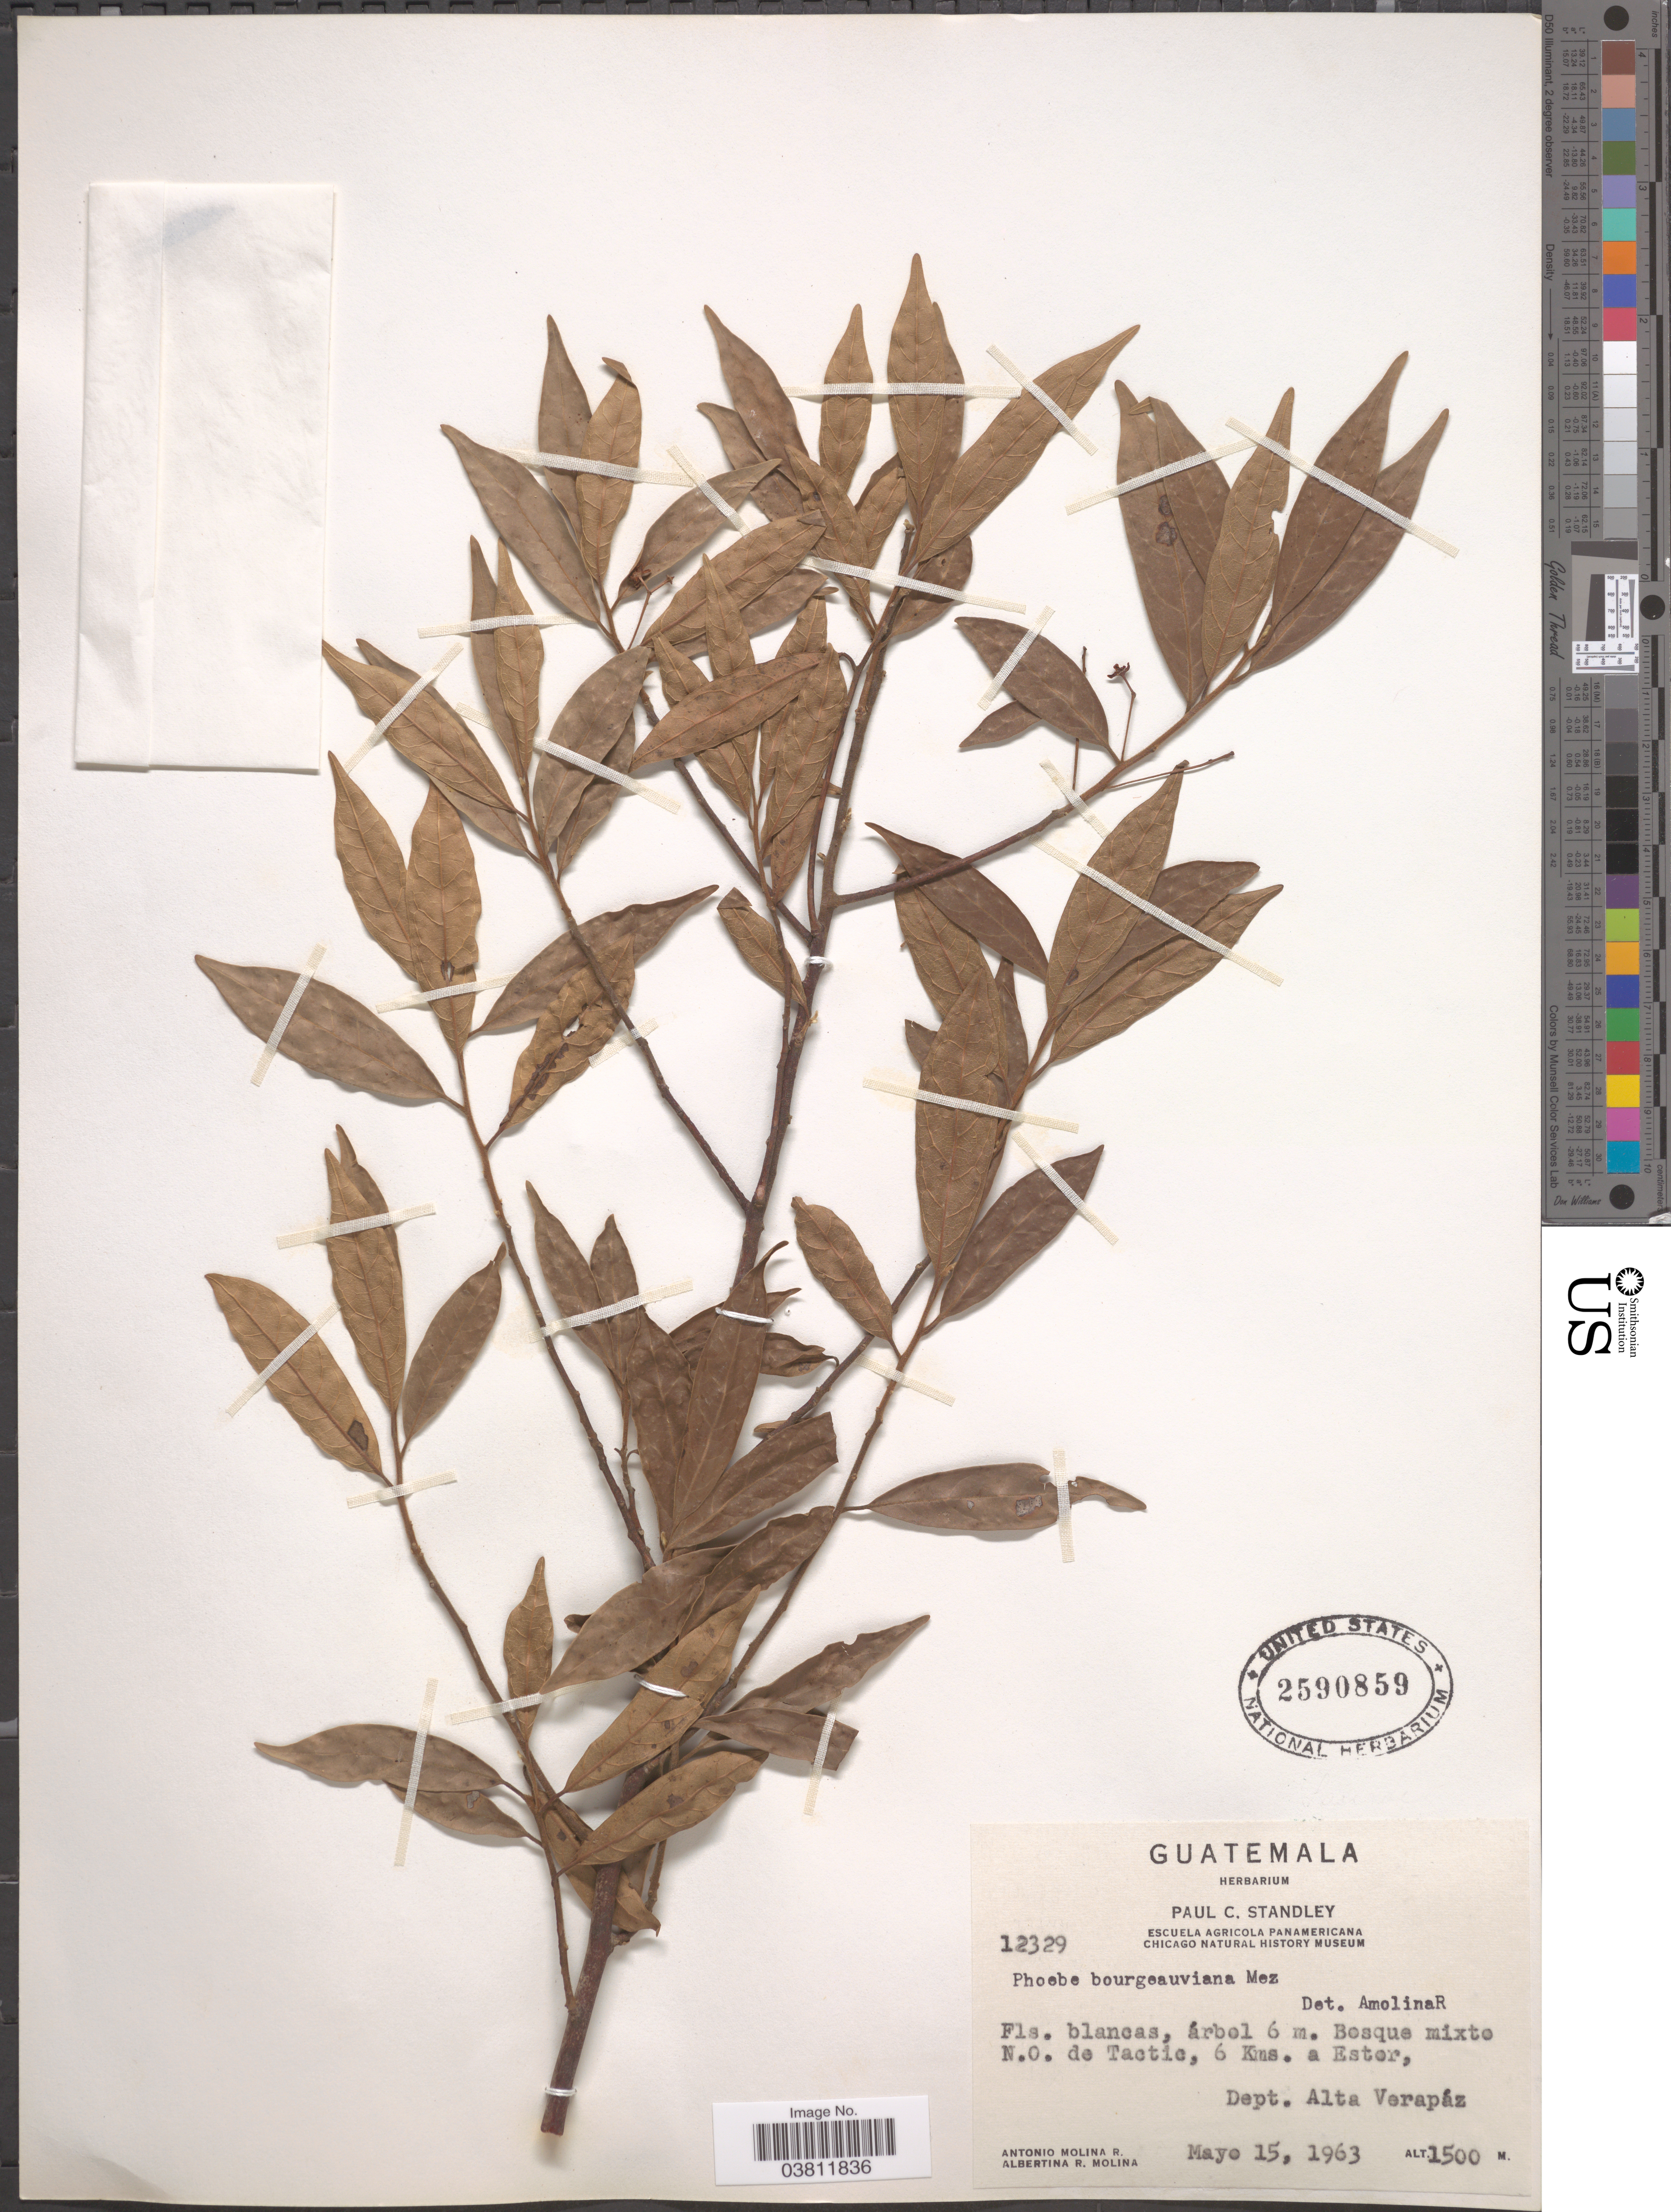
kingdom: Plantae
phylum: Tracheophyta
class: Magnoliopsida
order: Laurales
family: Lauraceae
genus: Phoebe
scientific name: Phoebe bourgeauviana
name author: Mez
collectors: A. Molina R. & A. R. Molina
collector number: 12329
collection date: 1963-05-15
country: Guatemala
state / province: Alta Verapaz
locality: N.O. de Tactic, 6 Kms. a Estor, Dept. Alta Verapáz.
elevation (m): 1500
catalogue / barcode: US 2590859